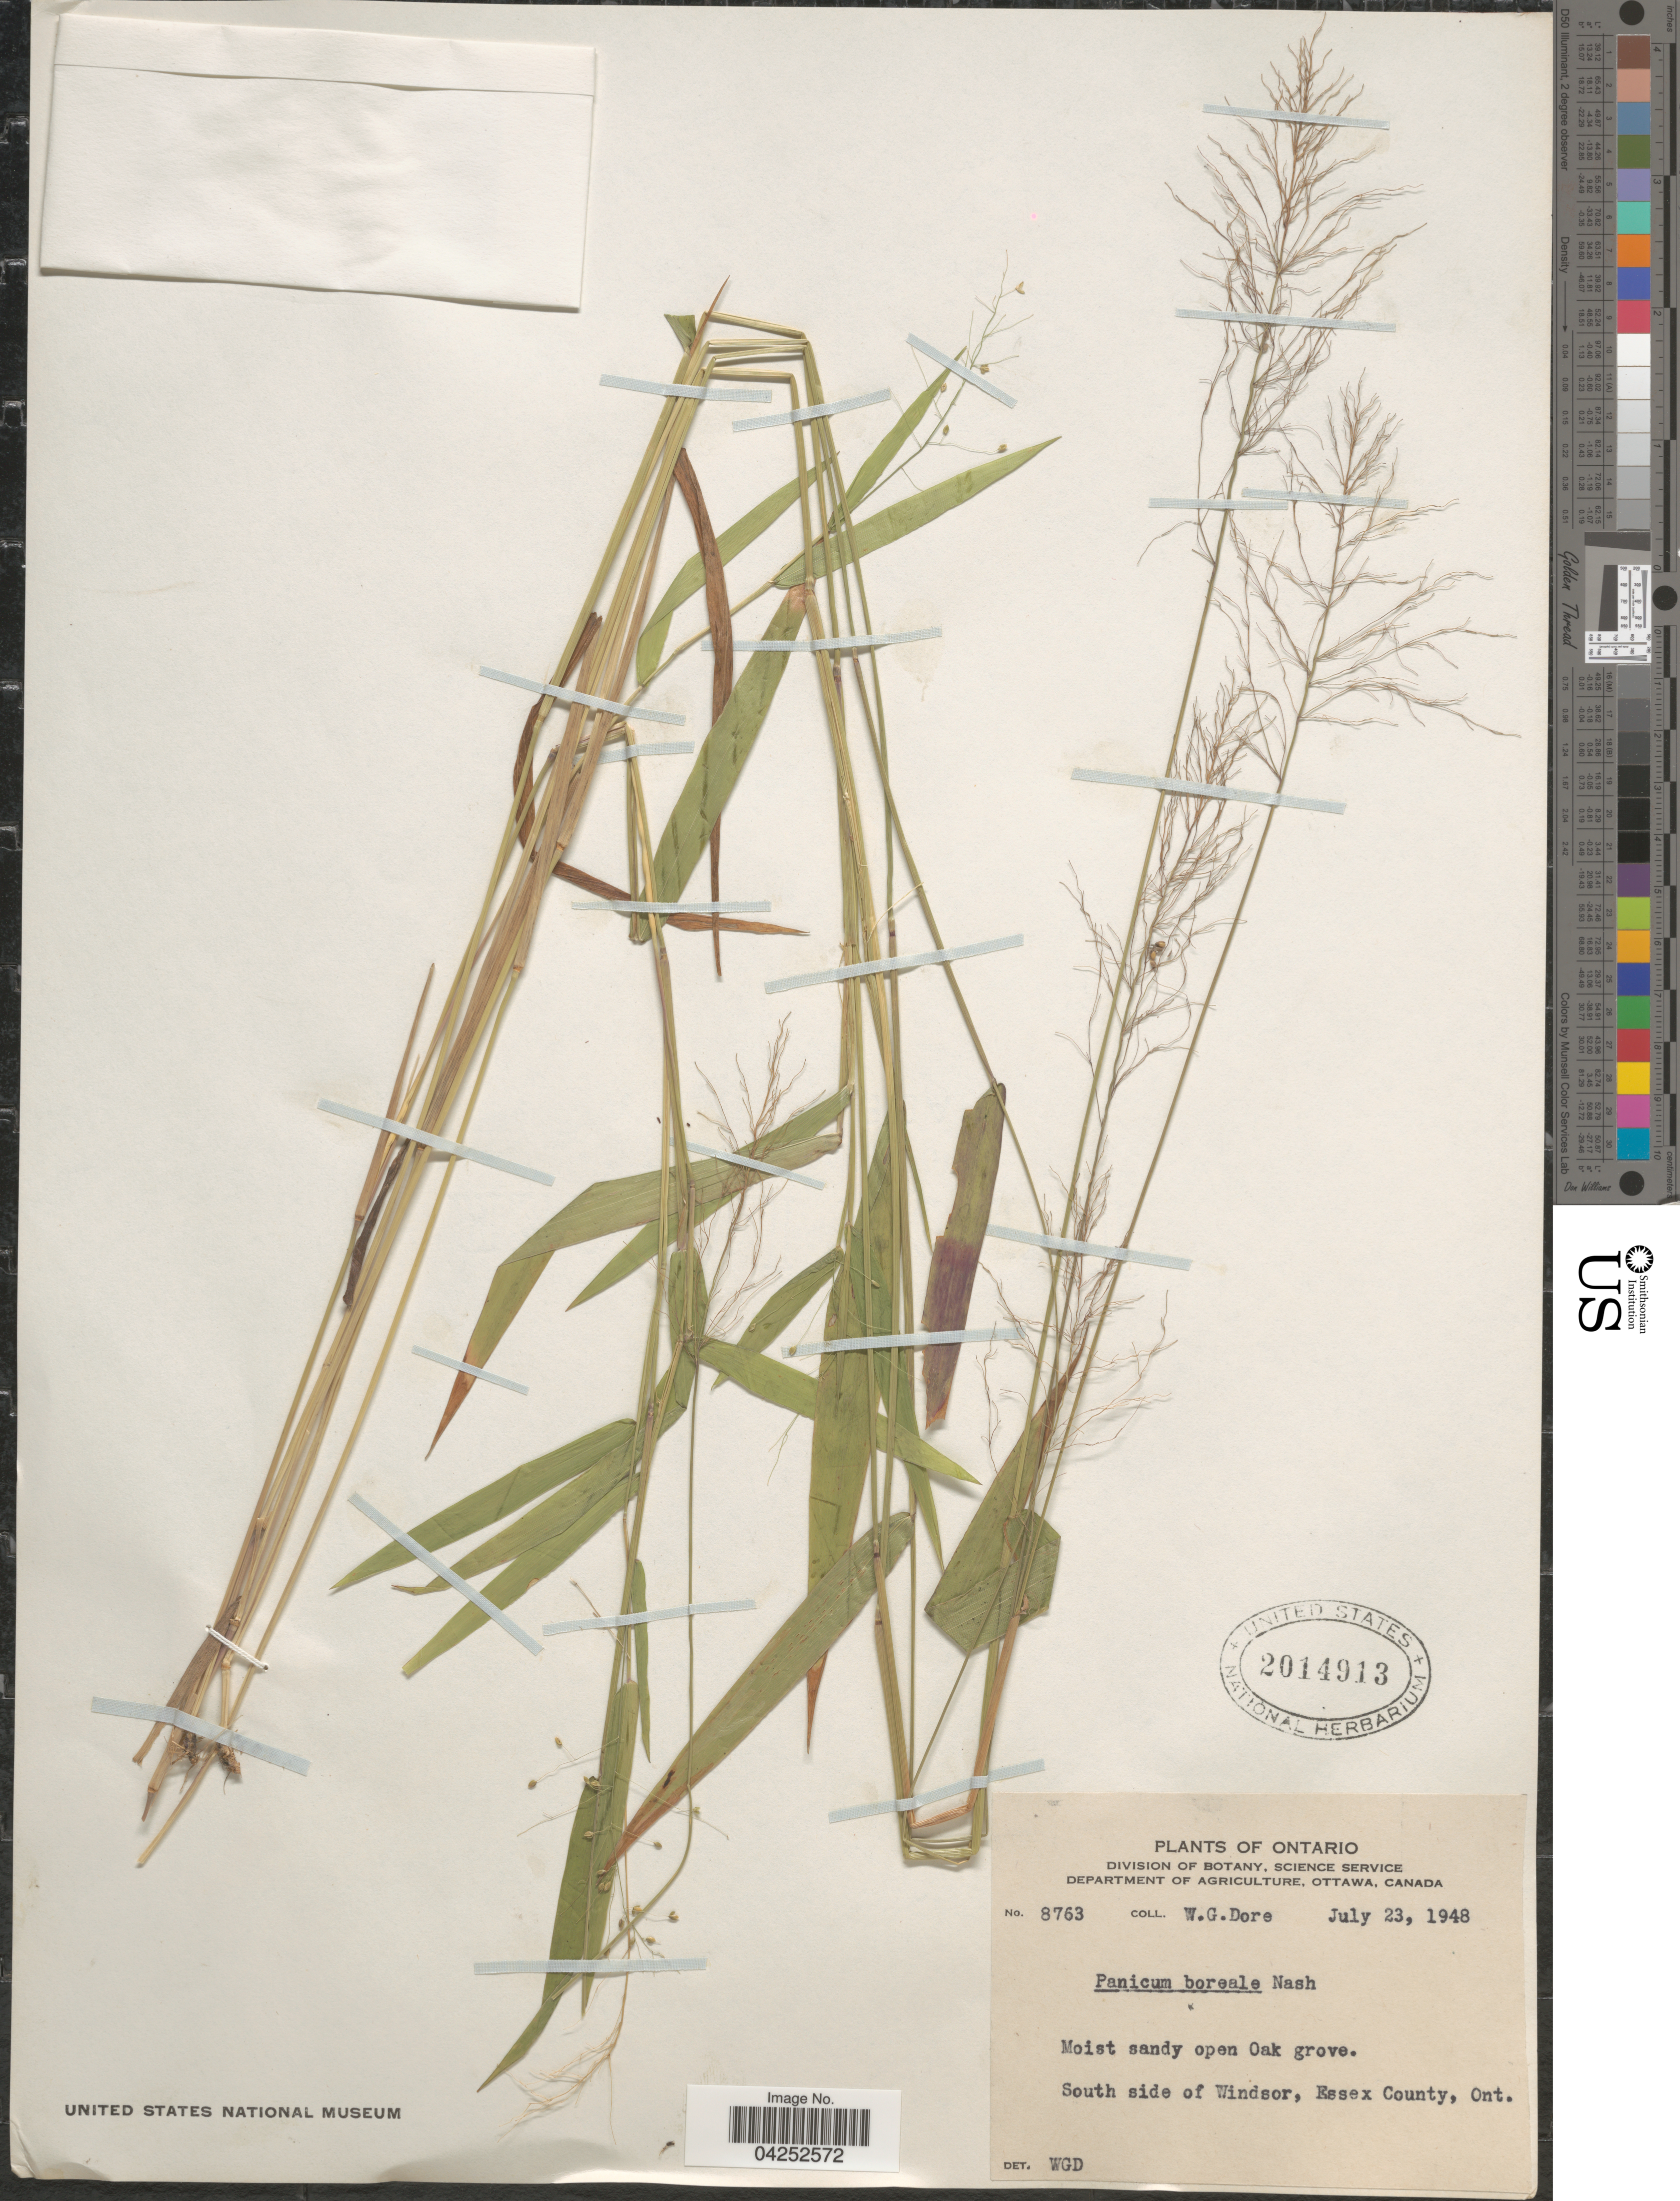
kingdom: Plantae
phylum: Tracheophyta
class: Liliopsida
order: Poales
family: Poaceae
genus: Dichanthelium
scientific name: Dichanthelium boreale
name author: (Nash) Freckmann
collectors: W. Dore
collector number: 8763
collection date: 1948-07-23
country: Canada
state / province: Ontario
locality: South side of Windsore, Essex County.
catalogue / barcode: US 2014913